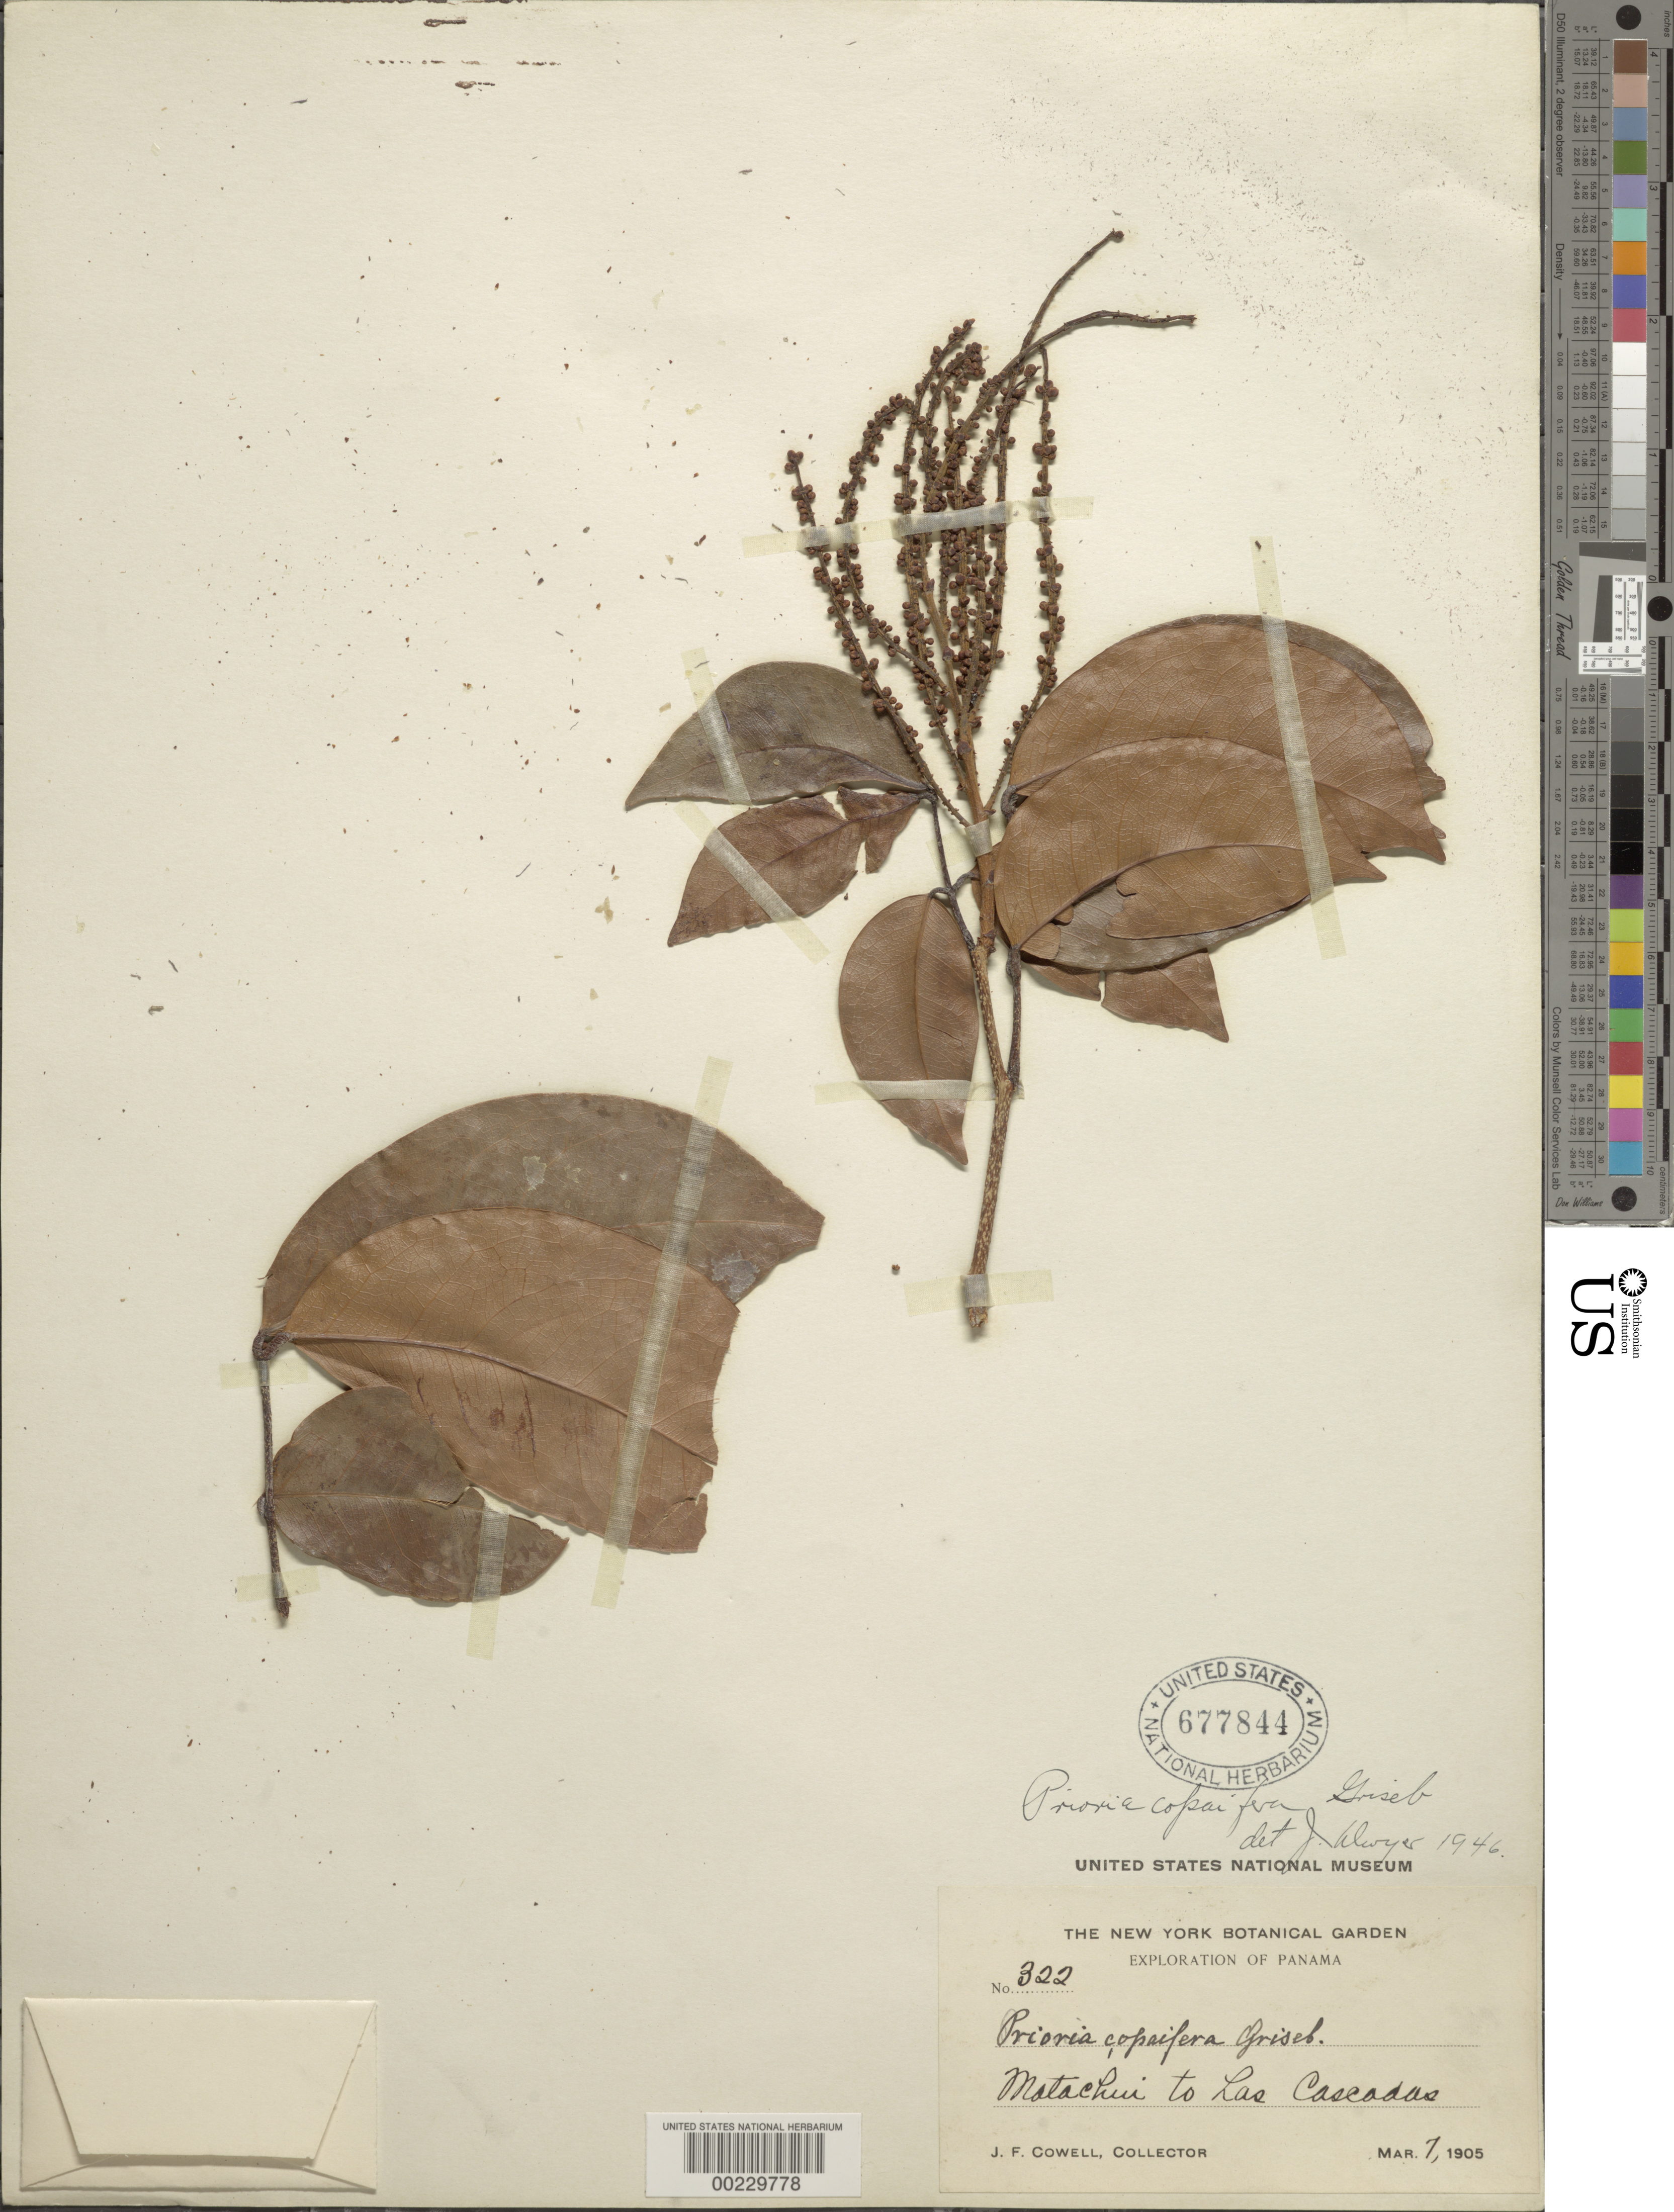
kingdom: Plantae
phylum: Tracheophyta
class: Magnoliopsida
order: Fabales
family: Fabaceae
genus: Prioria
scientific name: Prioria copaifera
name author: Griseb.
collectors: J. F. Cowell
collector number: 322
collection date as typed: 07 Mar 1905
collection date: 1905-03-07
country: Panama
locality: Matachui to Las Cascadas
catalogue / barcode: US 677844